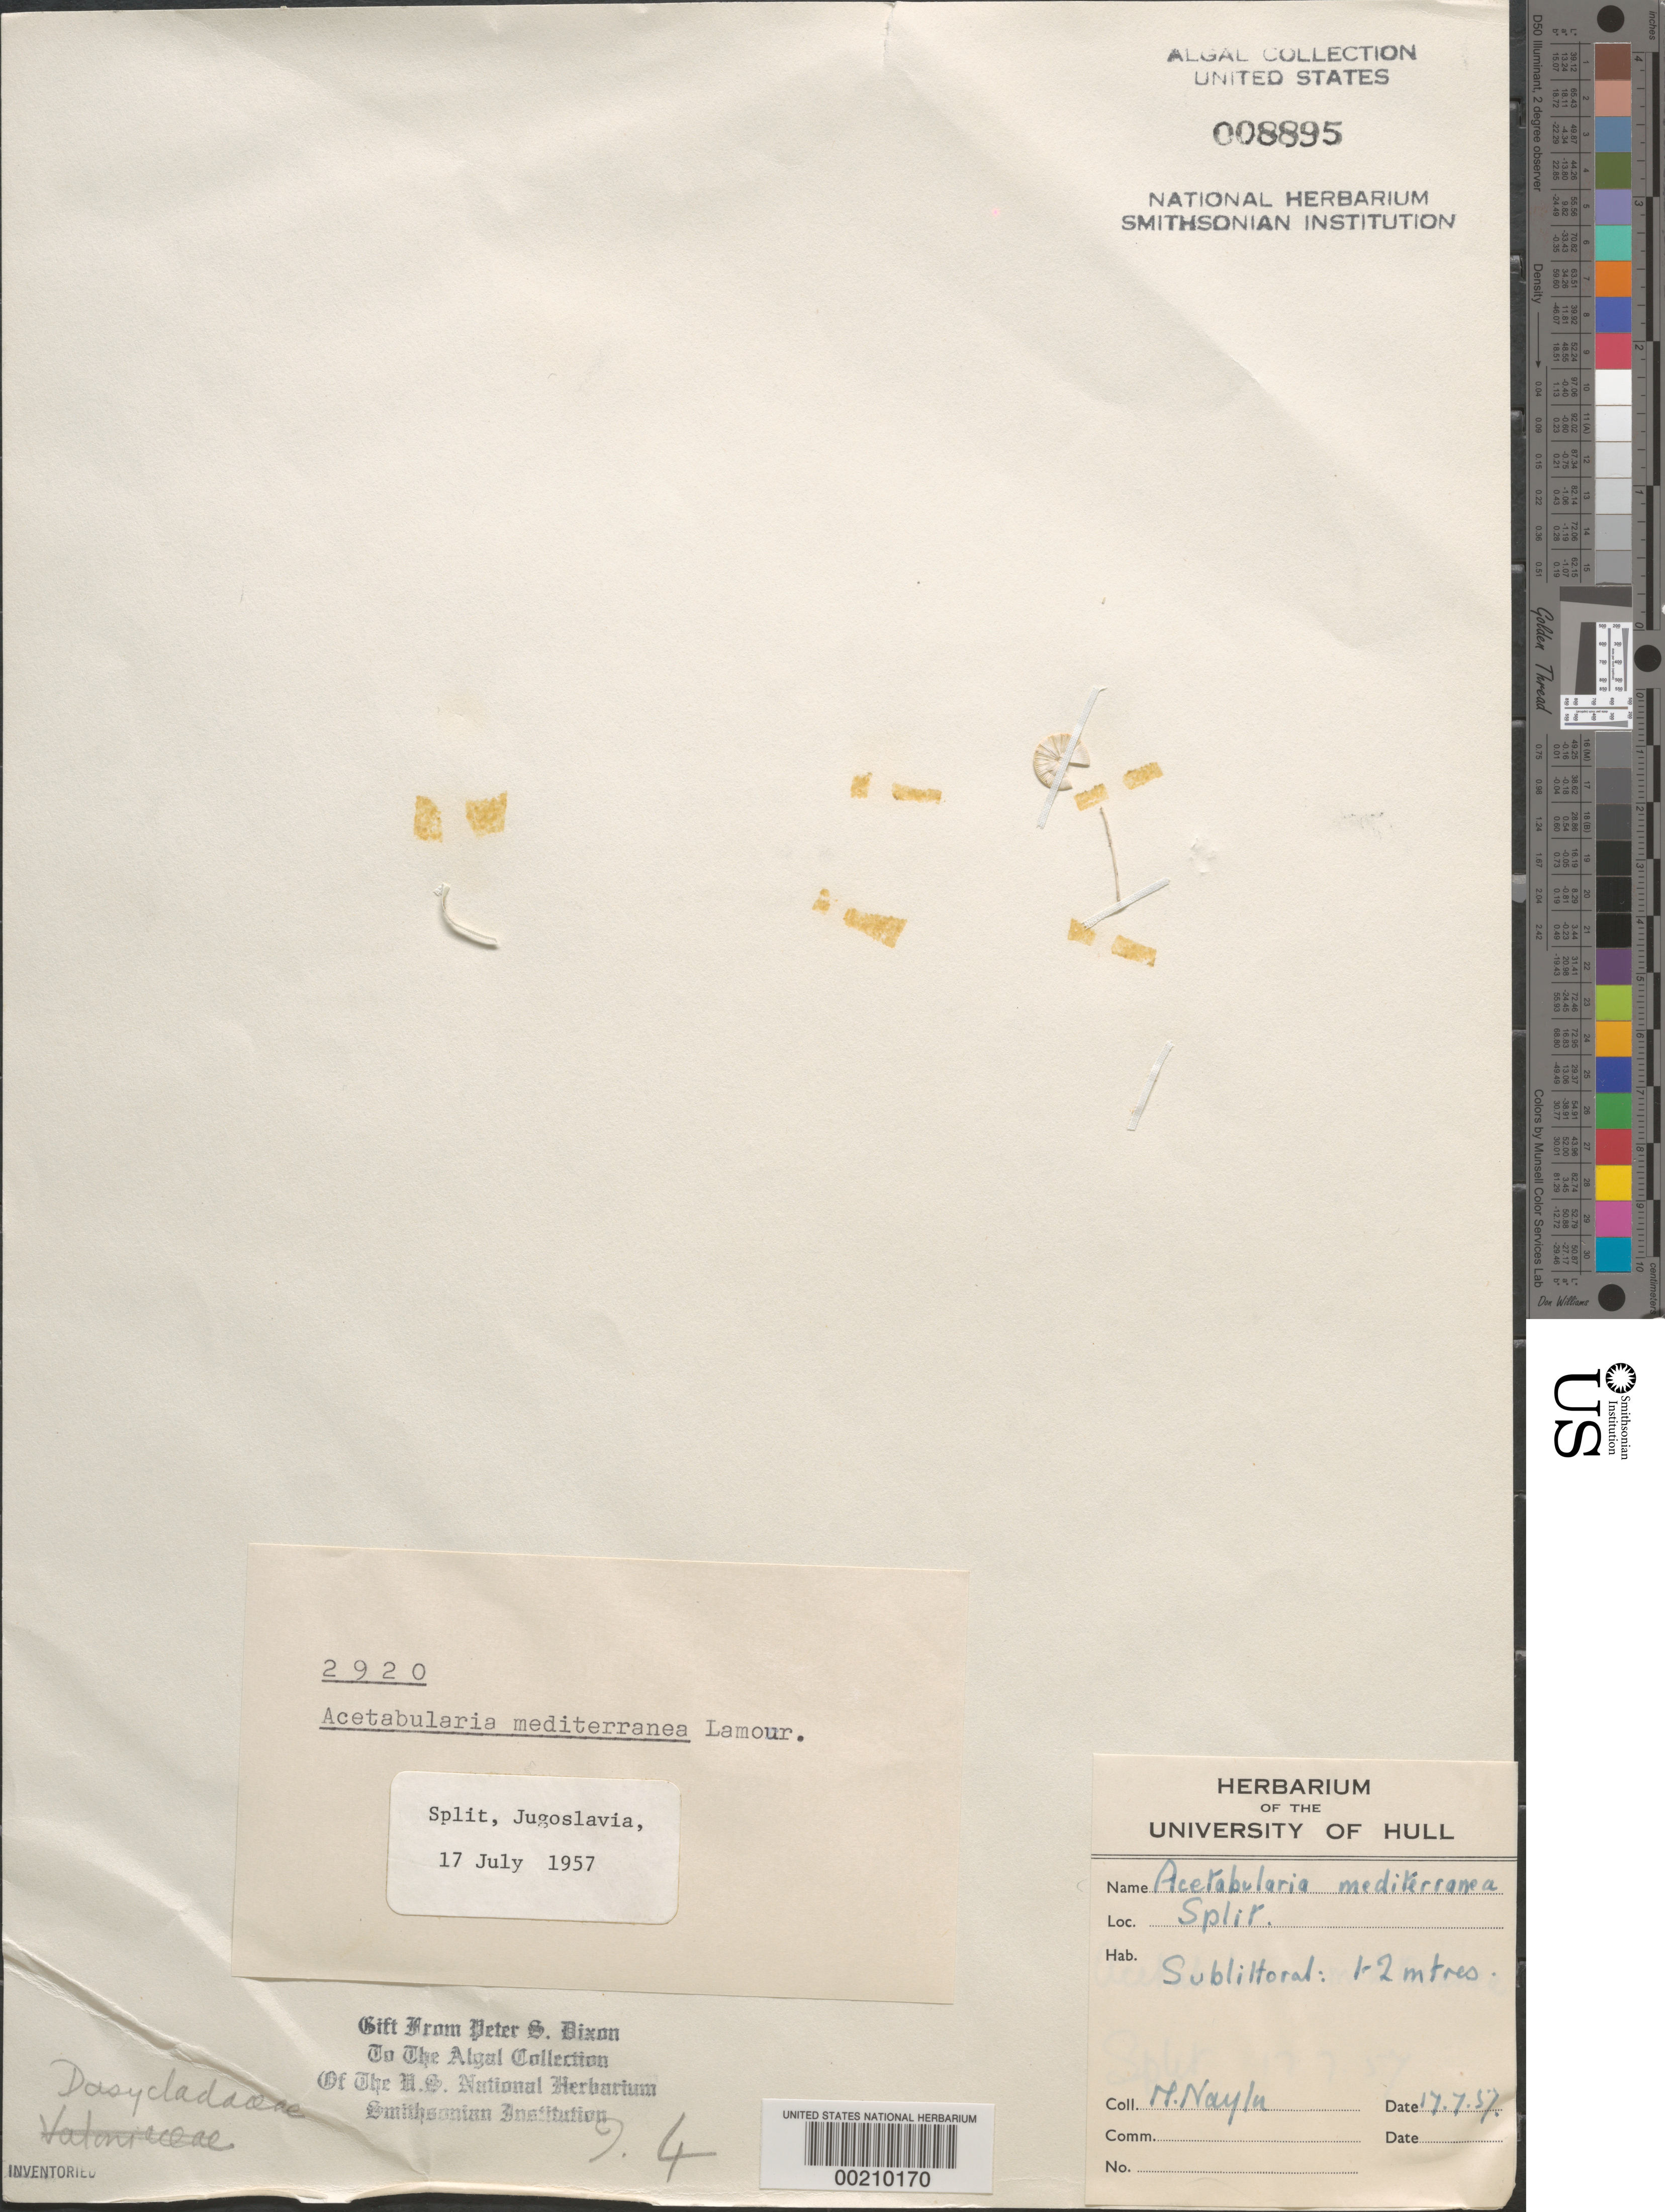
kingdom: Plantae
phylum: Chlorophyta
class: Ulvophyceae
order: Dasycladales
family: Polyphysaceae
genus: Acetabularia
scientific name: Acetabularia acetabulum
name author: (L.) P.C. Silva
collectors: M. Roberts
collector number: PSD 2920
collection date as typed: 17 Jul 1957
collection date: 1957-07-17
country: Croatia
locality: Split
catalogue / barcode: US 8895